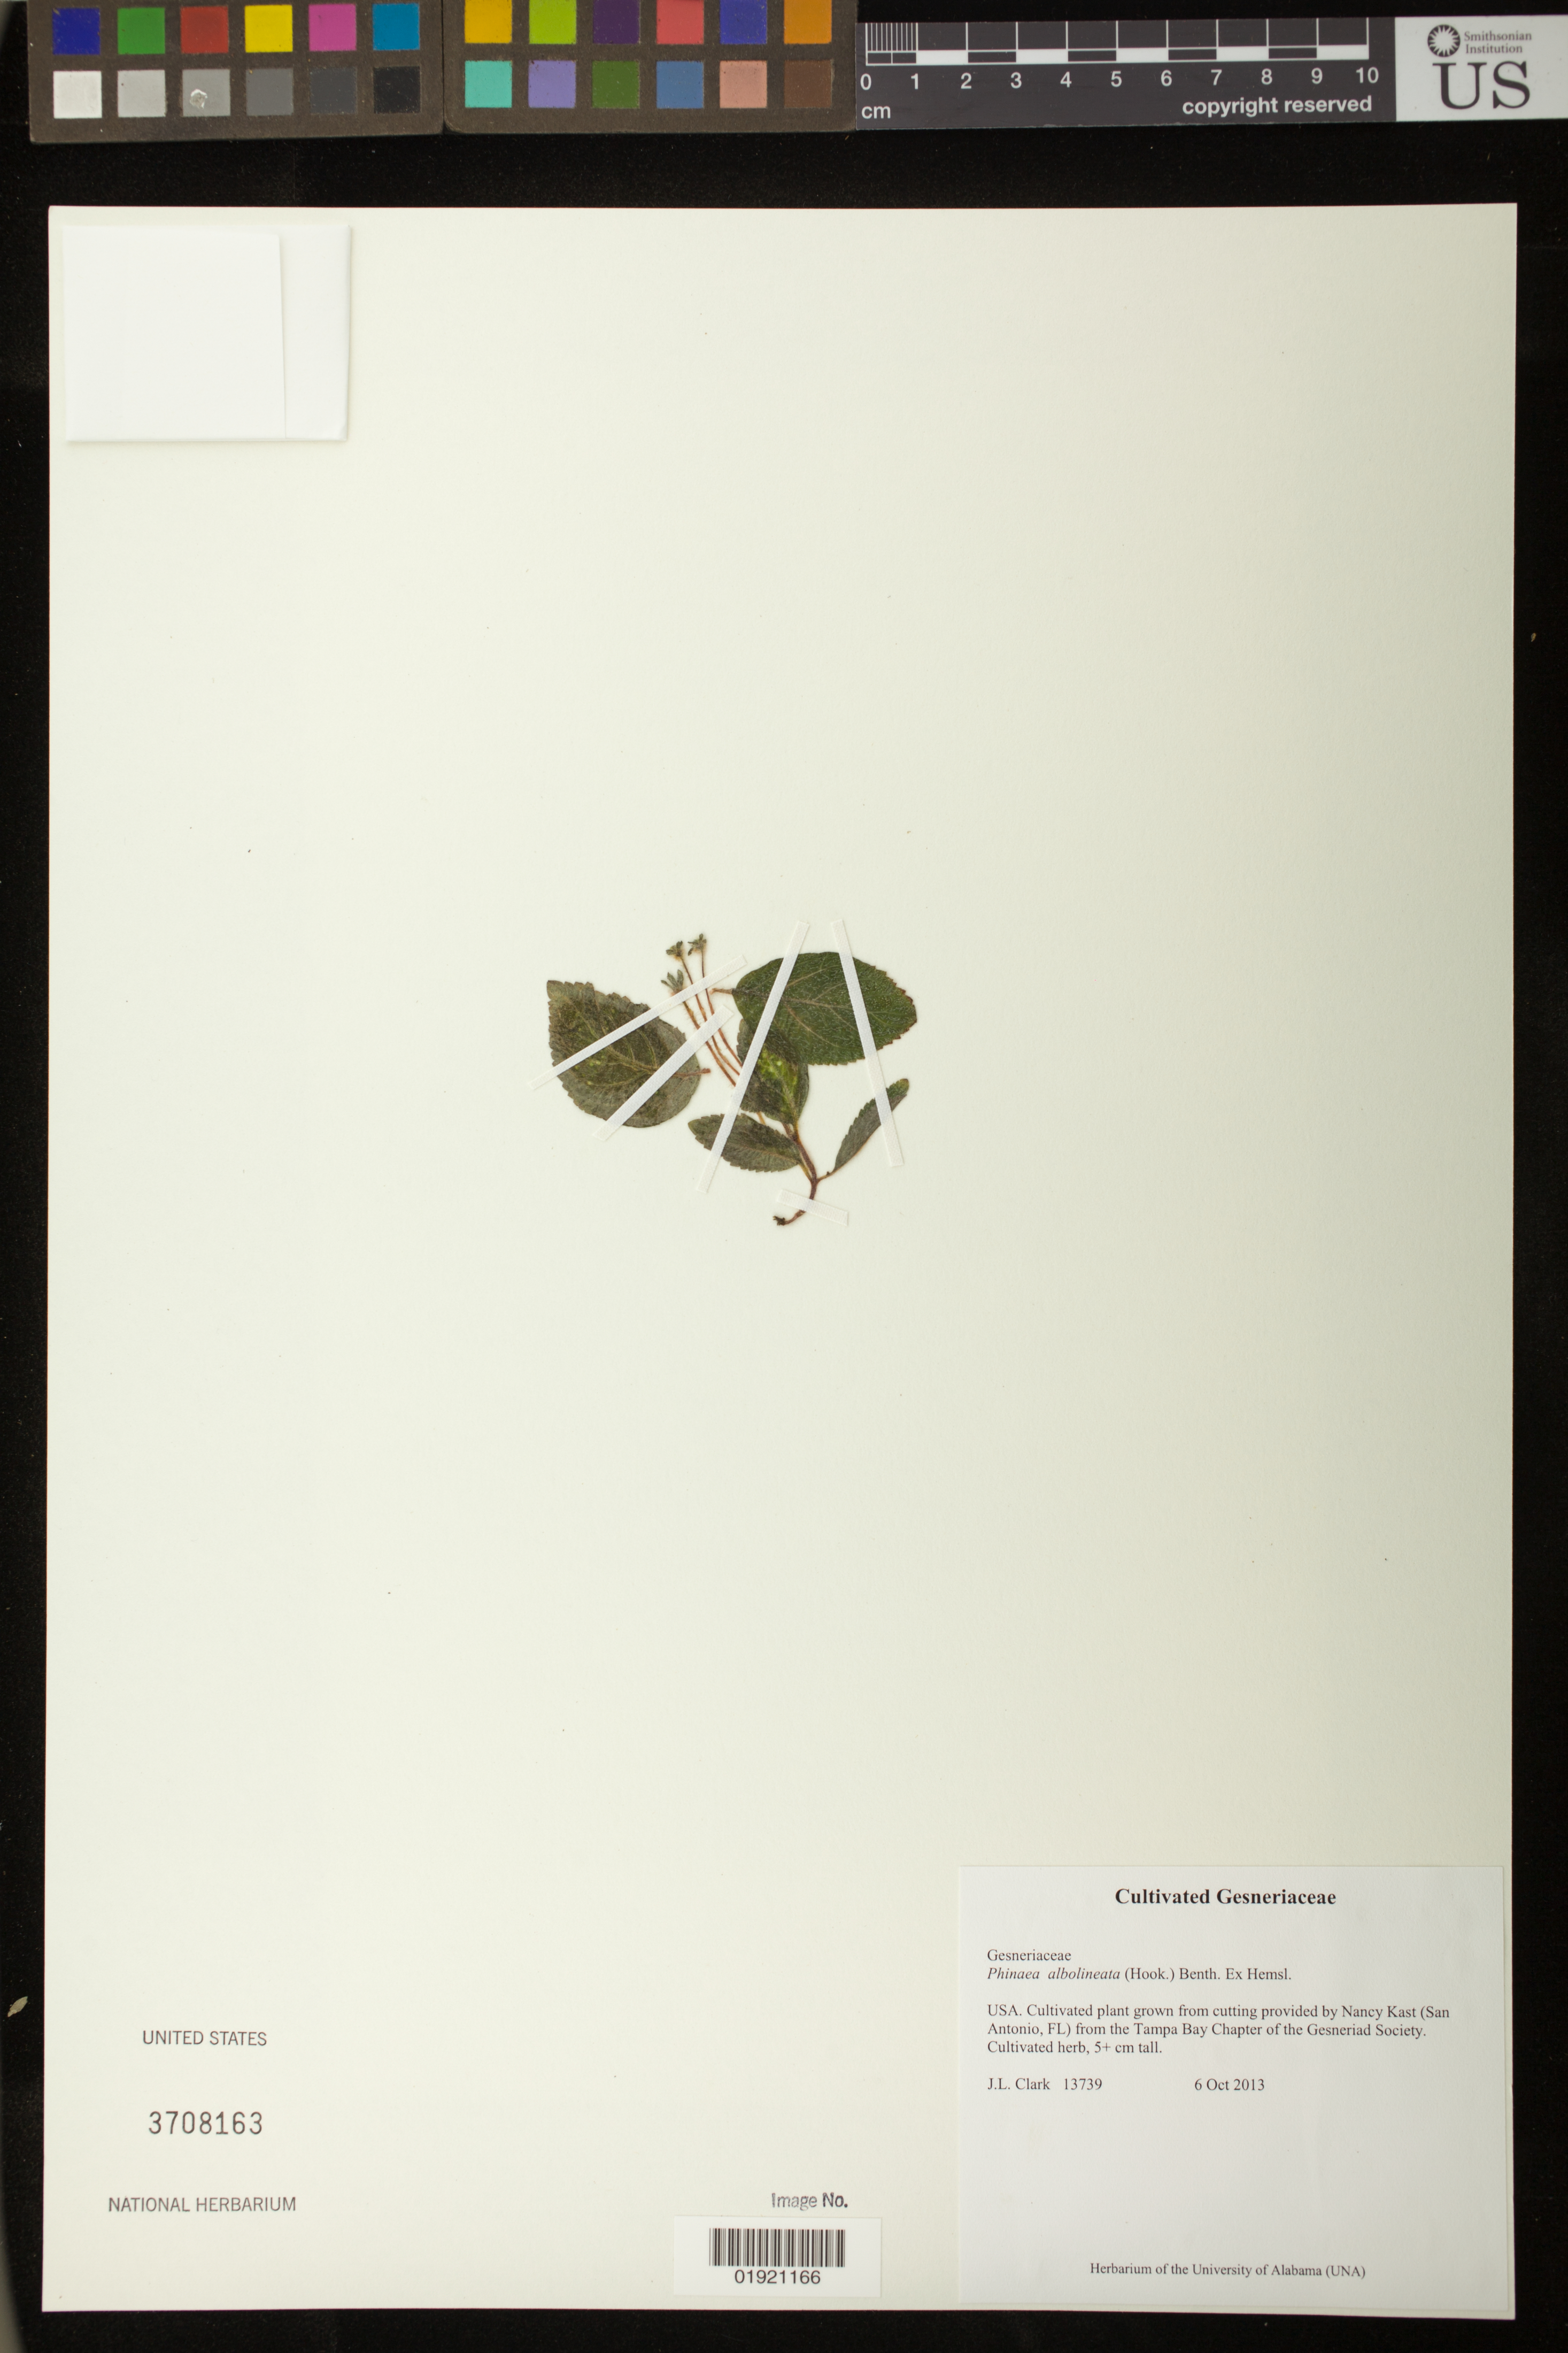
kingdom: Plantae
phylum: Tracheophyta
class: Magnoliopsida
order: Lamiales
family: Gesneriaceae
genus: Phinaea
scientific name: Phinaea albolineata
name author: (Hook.) Benth. ex Hemsl.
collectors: J. L. Clark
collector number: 13739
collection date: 2013-10-06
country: United States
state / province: Florida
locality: Cultivated plant grown from cutting provided by Nancy Kast (San Antonio, FL) from the Tampa Bay Chapter of the Gesneriad Society.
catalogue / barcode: US 3708163